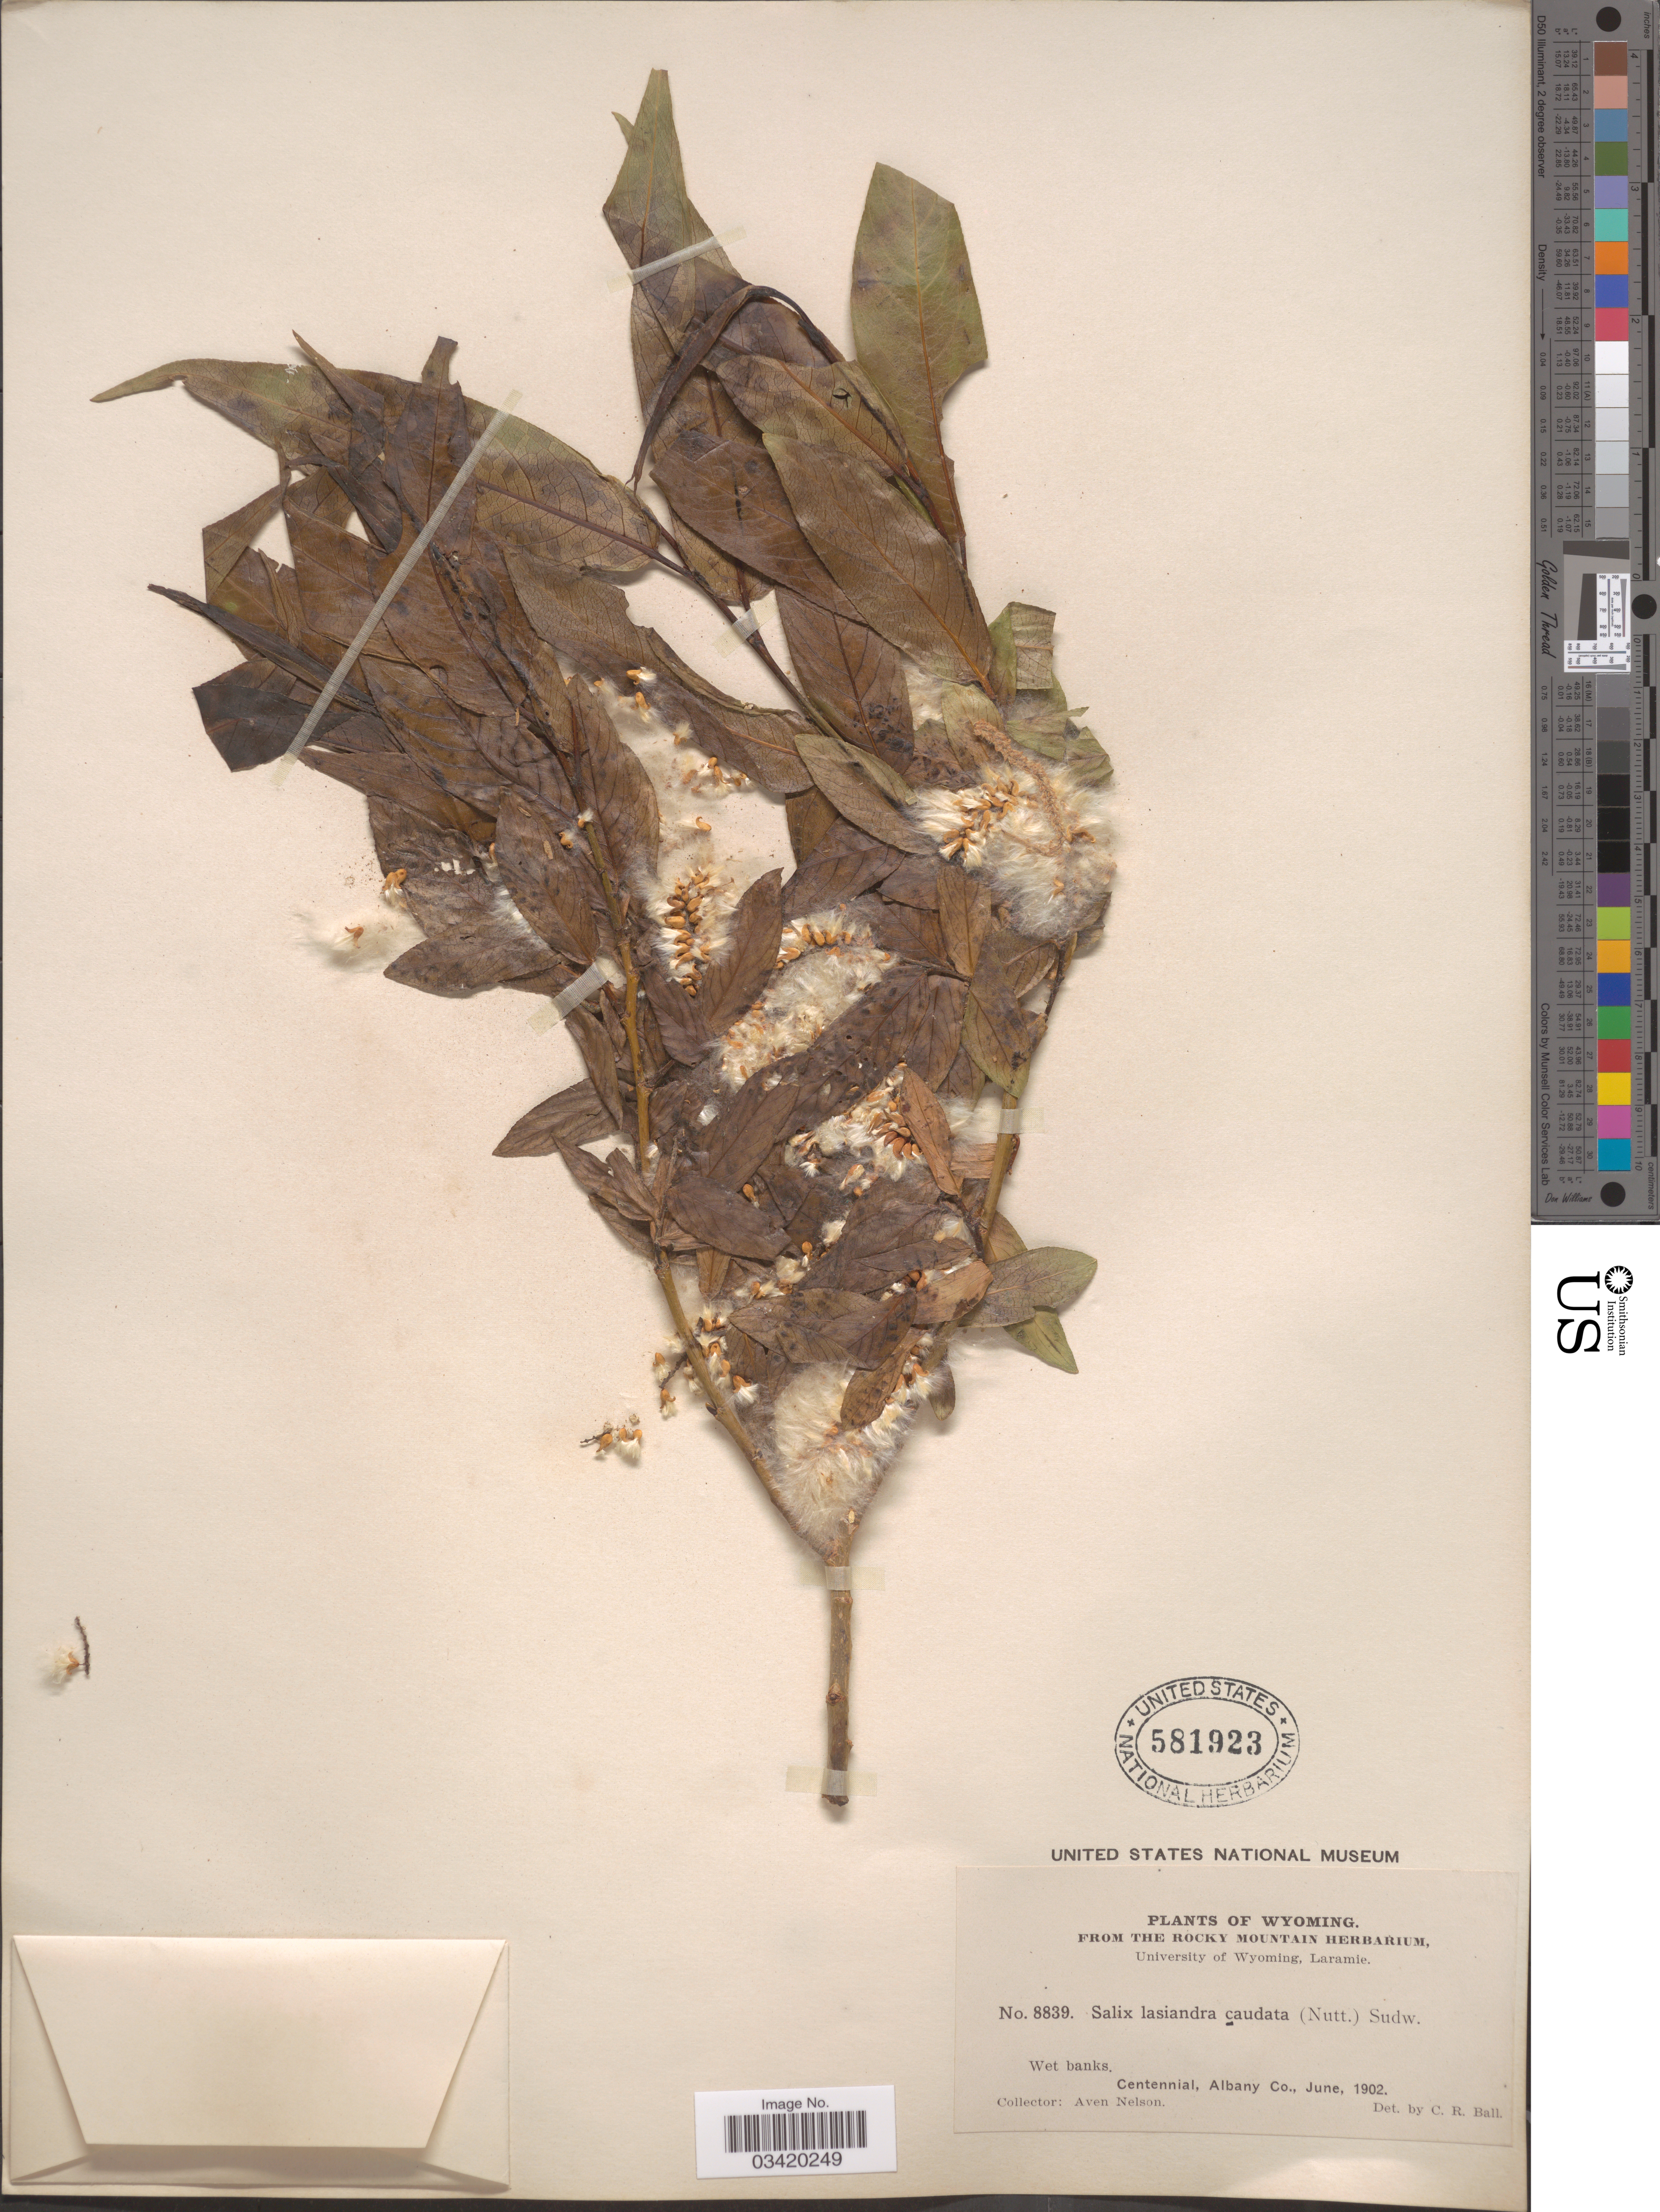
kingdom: Plantae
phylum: Tracheophyta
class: Magnoliopsida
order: Malpighiales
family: Salicaceae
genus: Salix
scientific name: Salix fendleriana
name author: Andersson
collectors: A. Nelson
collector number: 8839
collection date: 1902-06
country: United States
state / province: Wyoming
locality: Wet banks. Centennial, Albany Co.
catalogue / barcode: US 581923